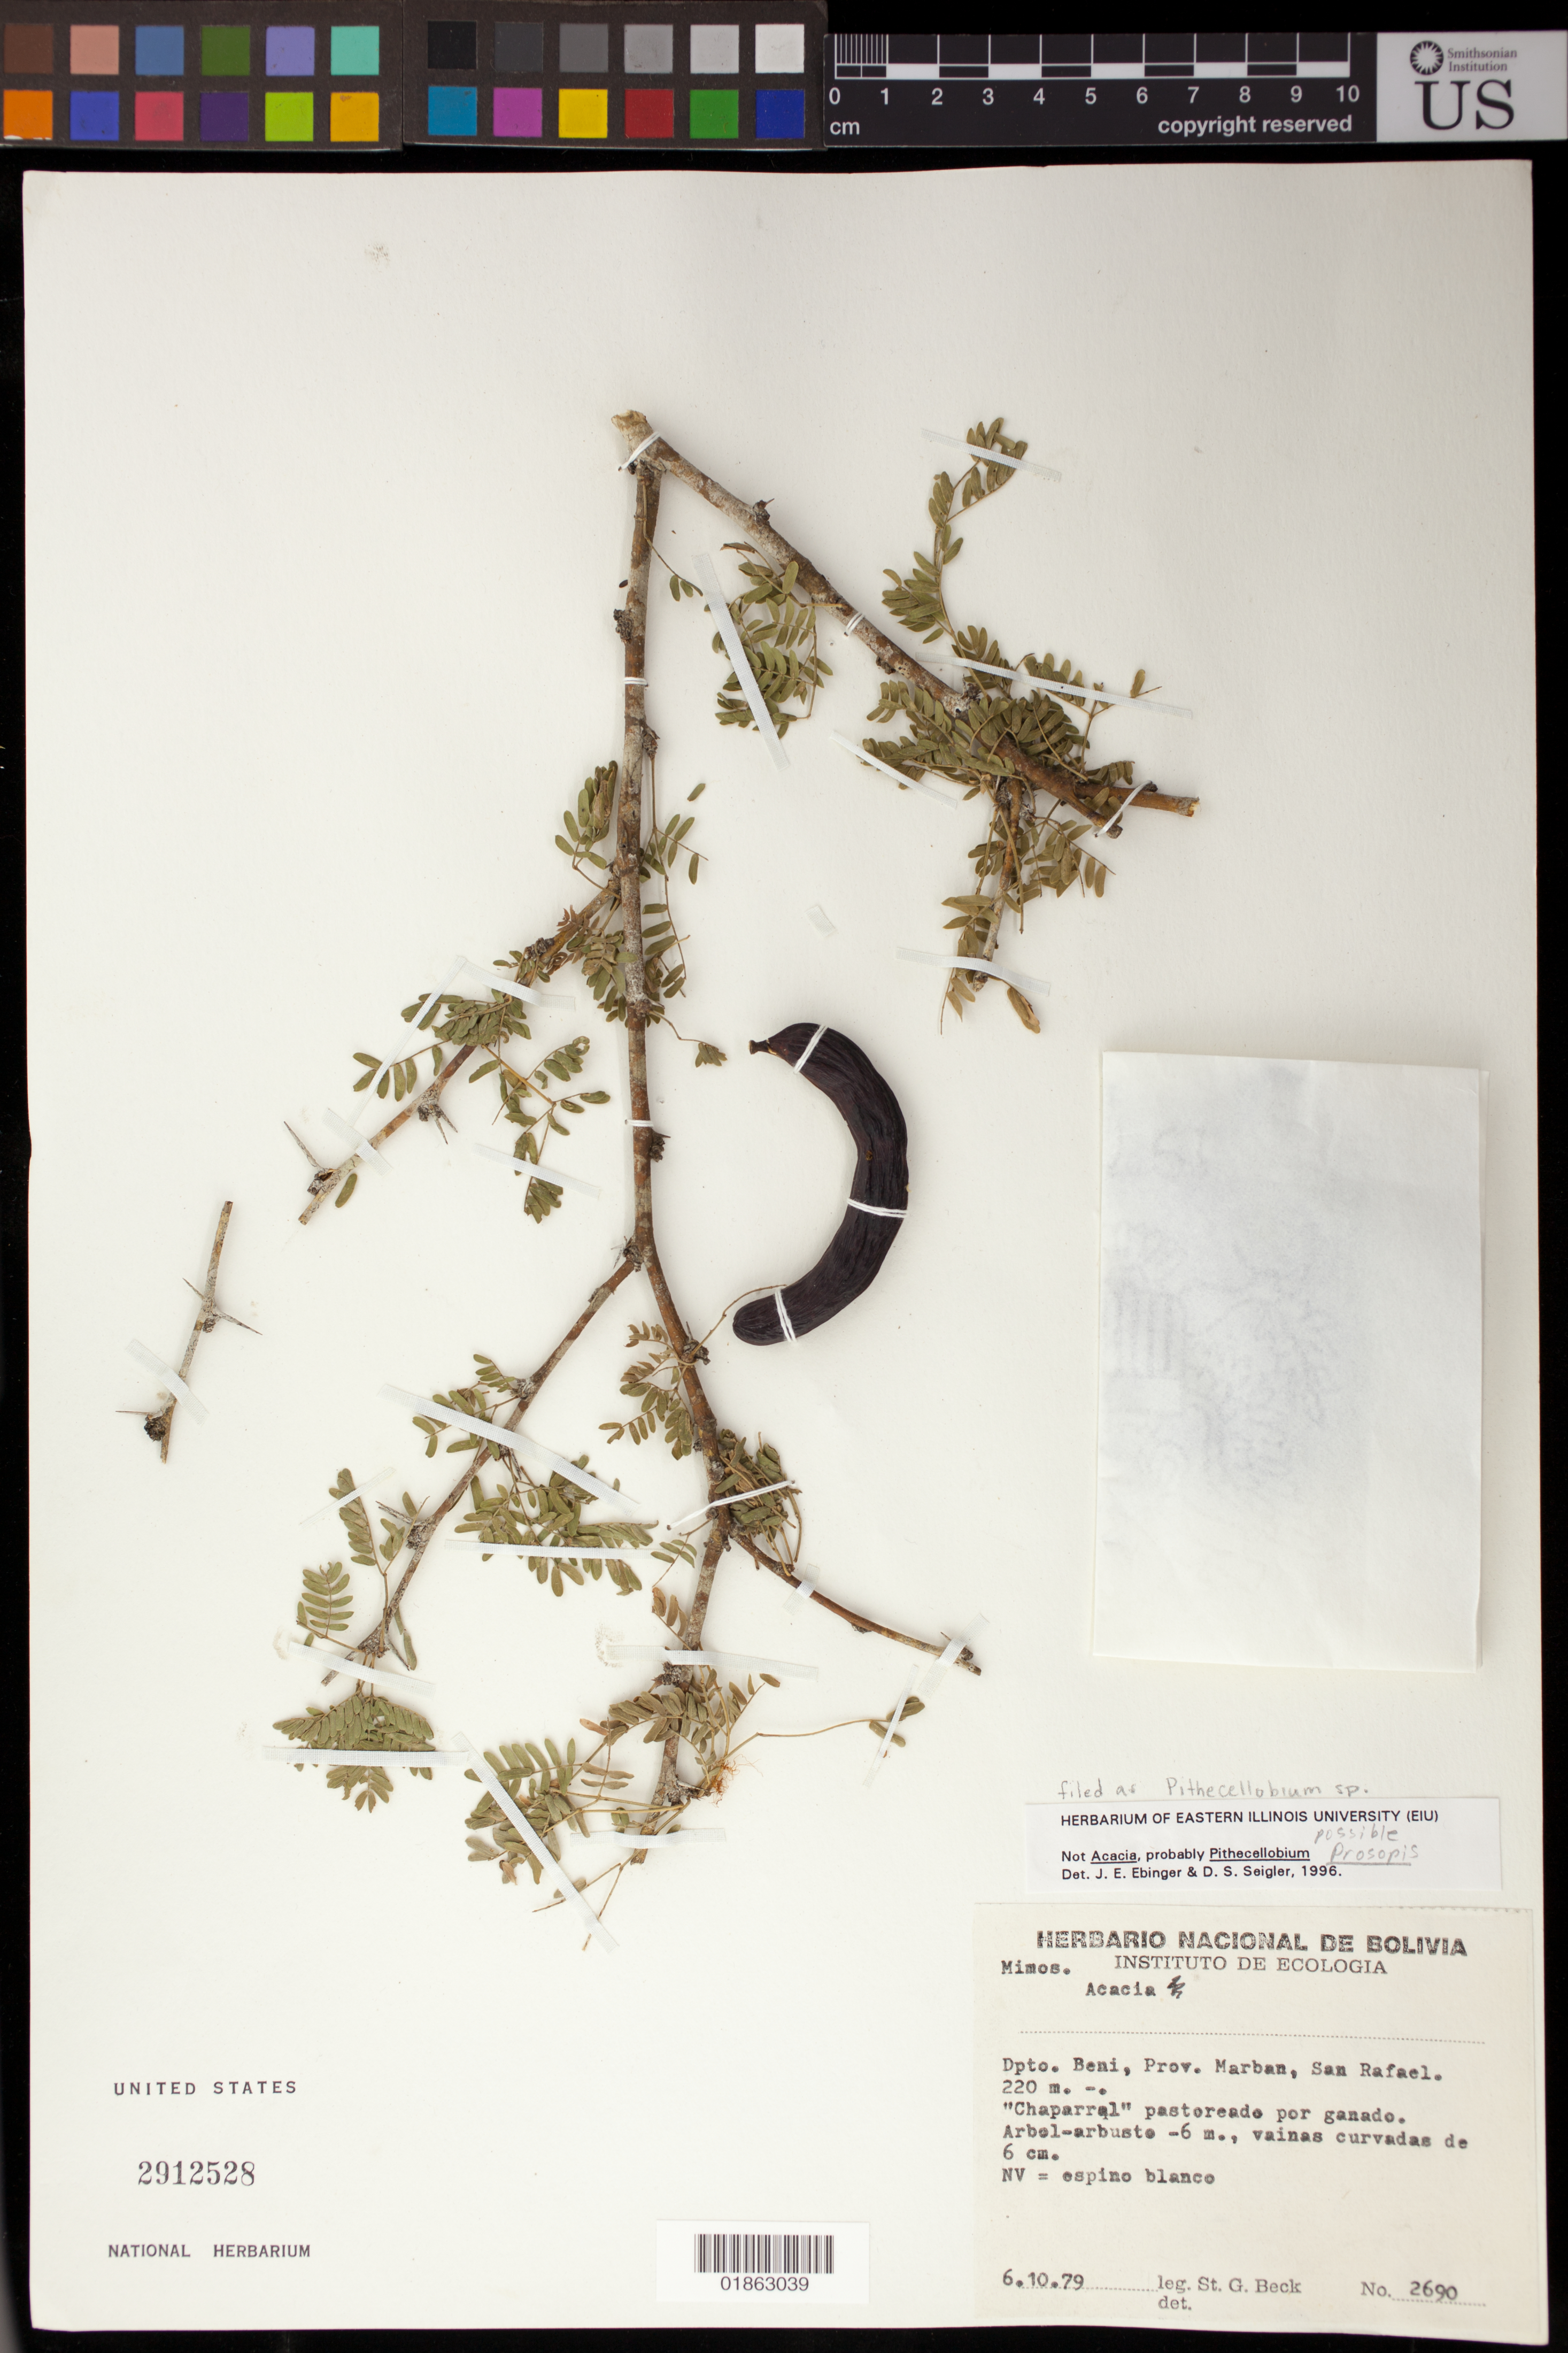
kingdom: Plantae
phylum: Tracheophyta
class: Magnoliopsida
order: Fabales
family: Fabaceae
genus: Pithecellobium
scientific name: Pithecellobium sp.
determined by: Ebinger, J. E.; Seigler, David S.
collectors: S. G. Beck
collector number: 2690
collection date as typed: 6.10.79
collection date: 1979-06-10 or 1979-10-06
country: Bolivia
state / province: Beni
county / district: Marbán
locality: San Rafael.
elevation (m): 220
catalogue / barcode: US 2912528